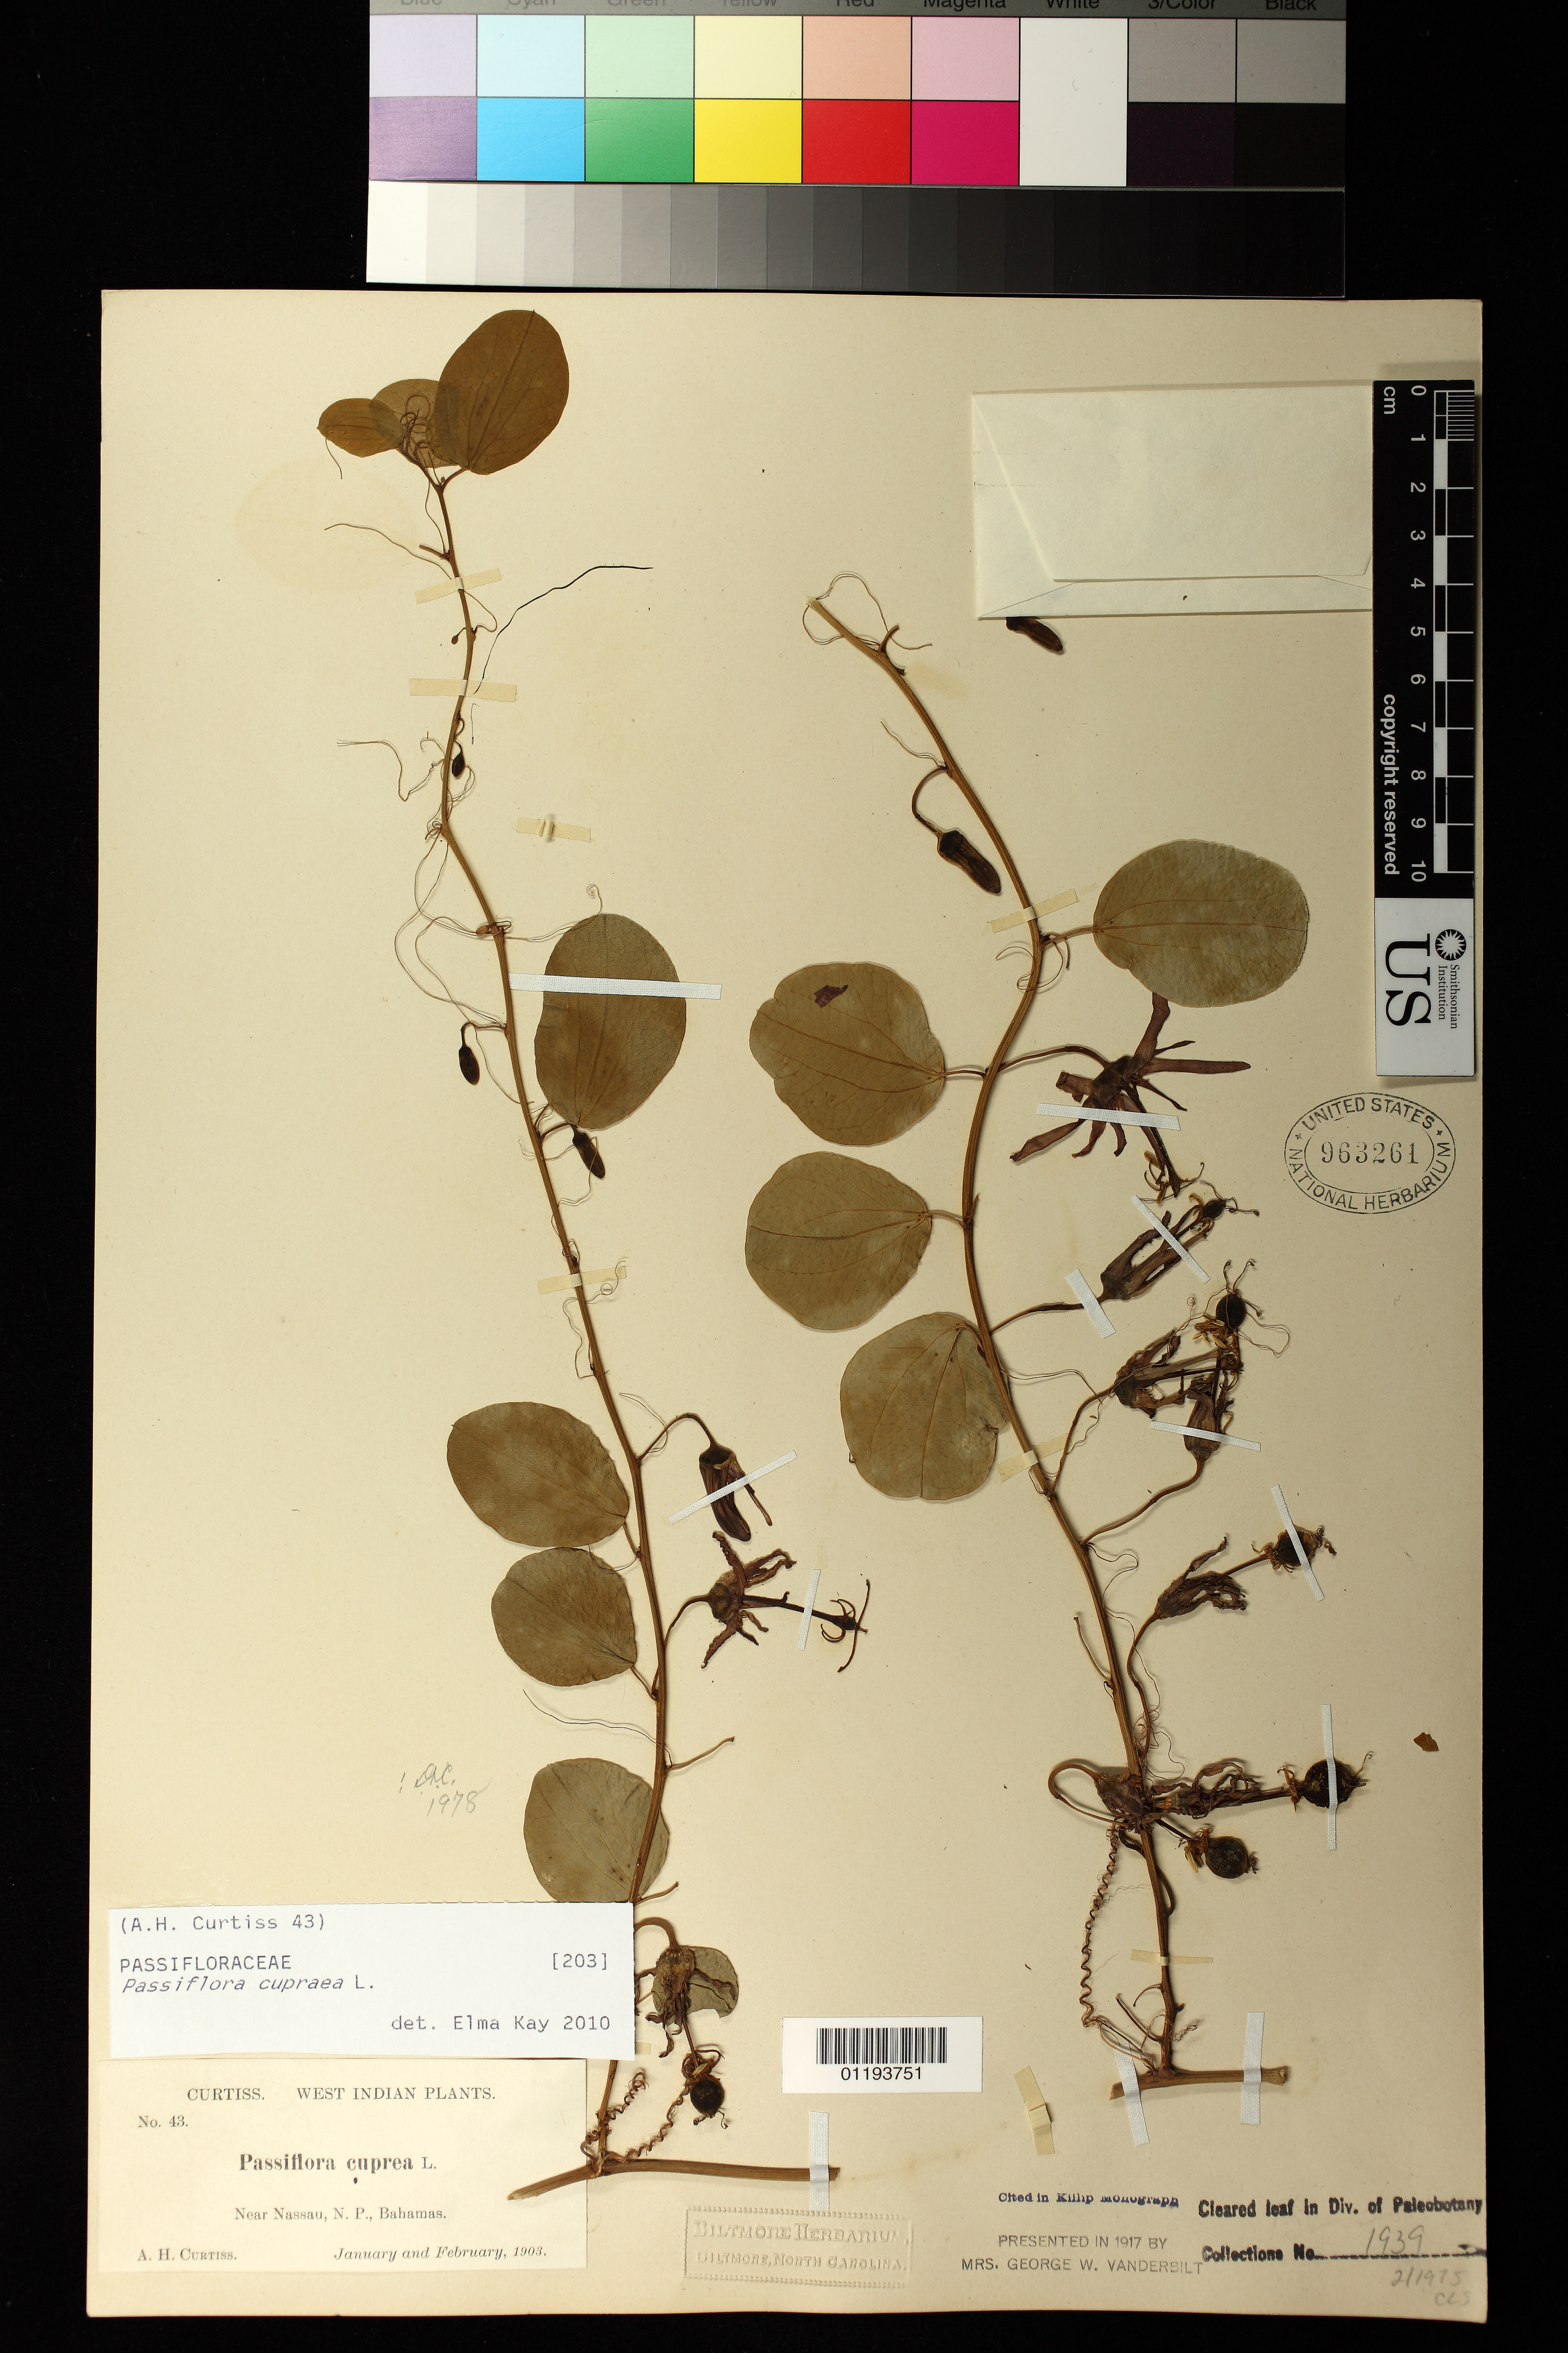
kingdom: Plantae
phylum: Tracheophyta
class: Magnoliopsida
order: Malpighiales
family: Passifloraceae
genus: Passiflora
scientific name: Passiflora cupraea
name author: L.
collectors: A. H. Curtiss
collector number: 43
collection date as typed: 1903-01 1903-02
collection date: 1903-01/1903-02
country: Bahamas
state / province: New Providence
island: New Providence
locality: West Indies, near Nassau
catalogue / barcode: US 963261